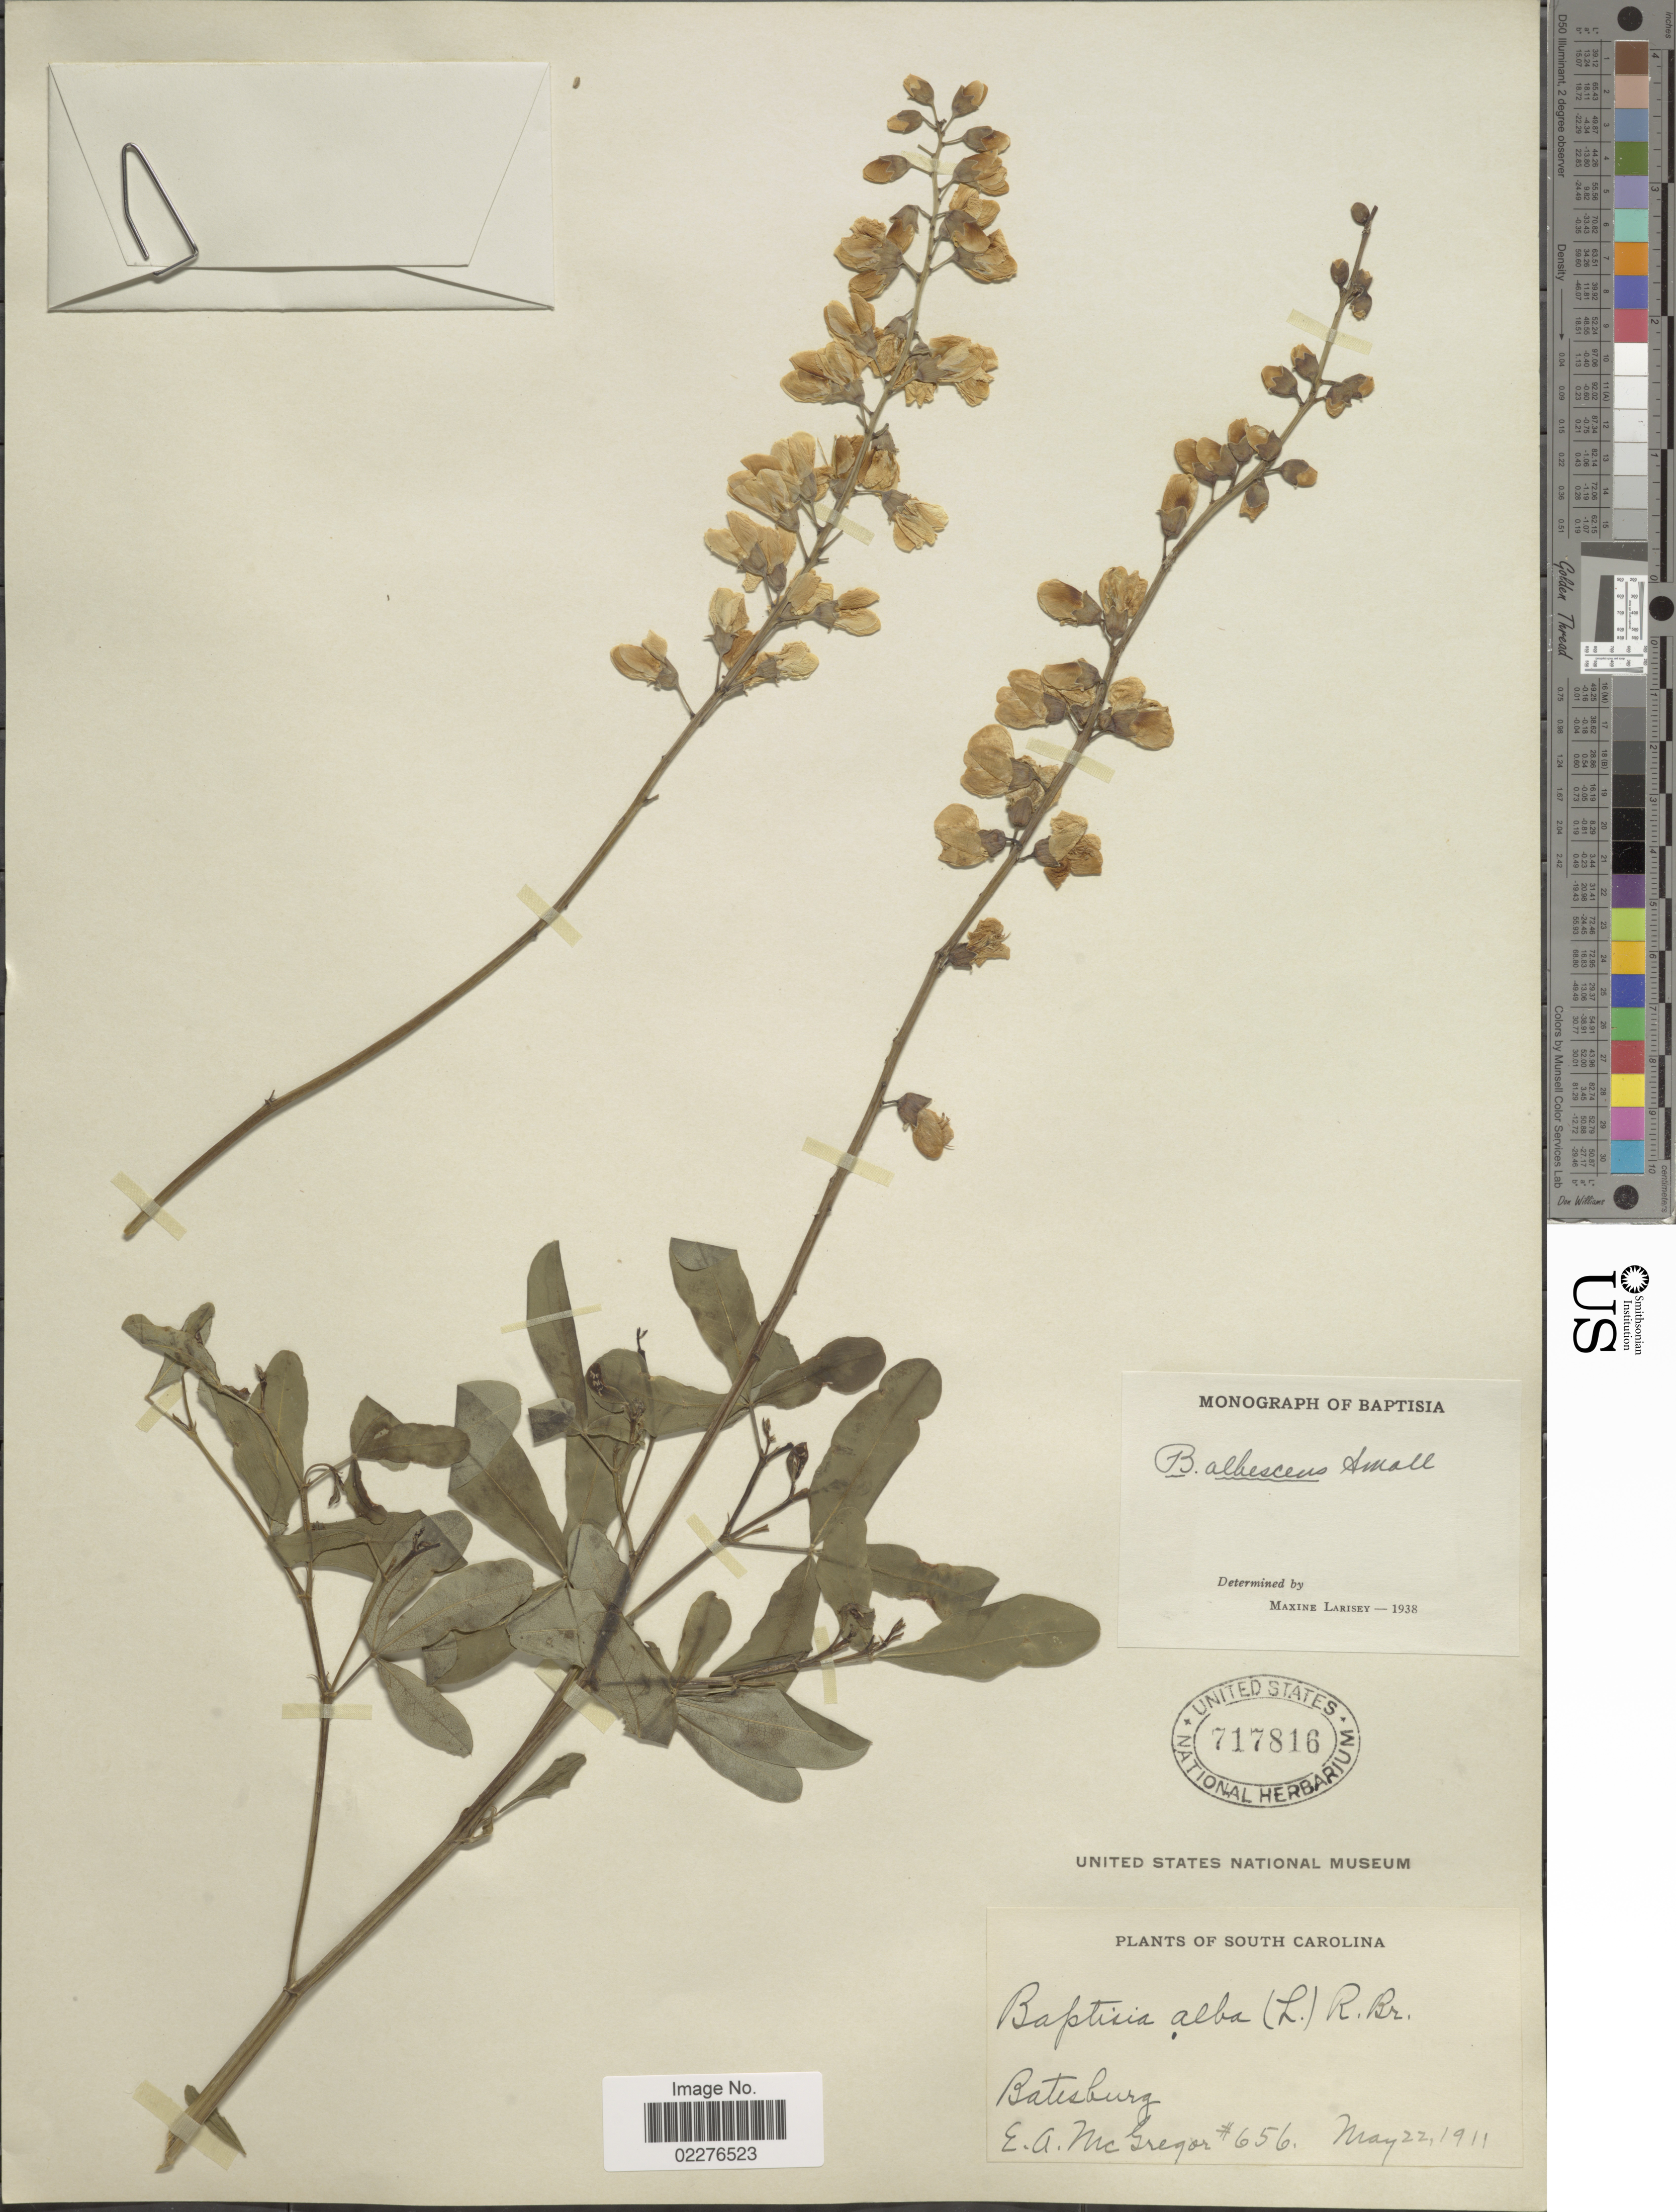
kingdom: Plantae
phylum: Tracheophyta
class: Magnoliopsida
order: Fabales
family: Fabaceae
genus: Baptisia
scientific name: Baptisia alba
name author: (L.) Vent.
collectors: E. A. McGregor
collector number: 656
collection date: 1911-05-22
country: United States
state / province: South Carolina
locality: Batesburg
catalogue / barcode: US 717816